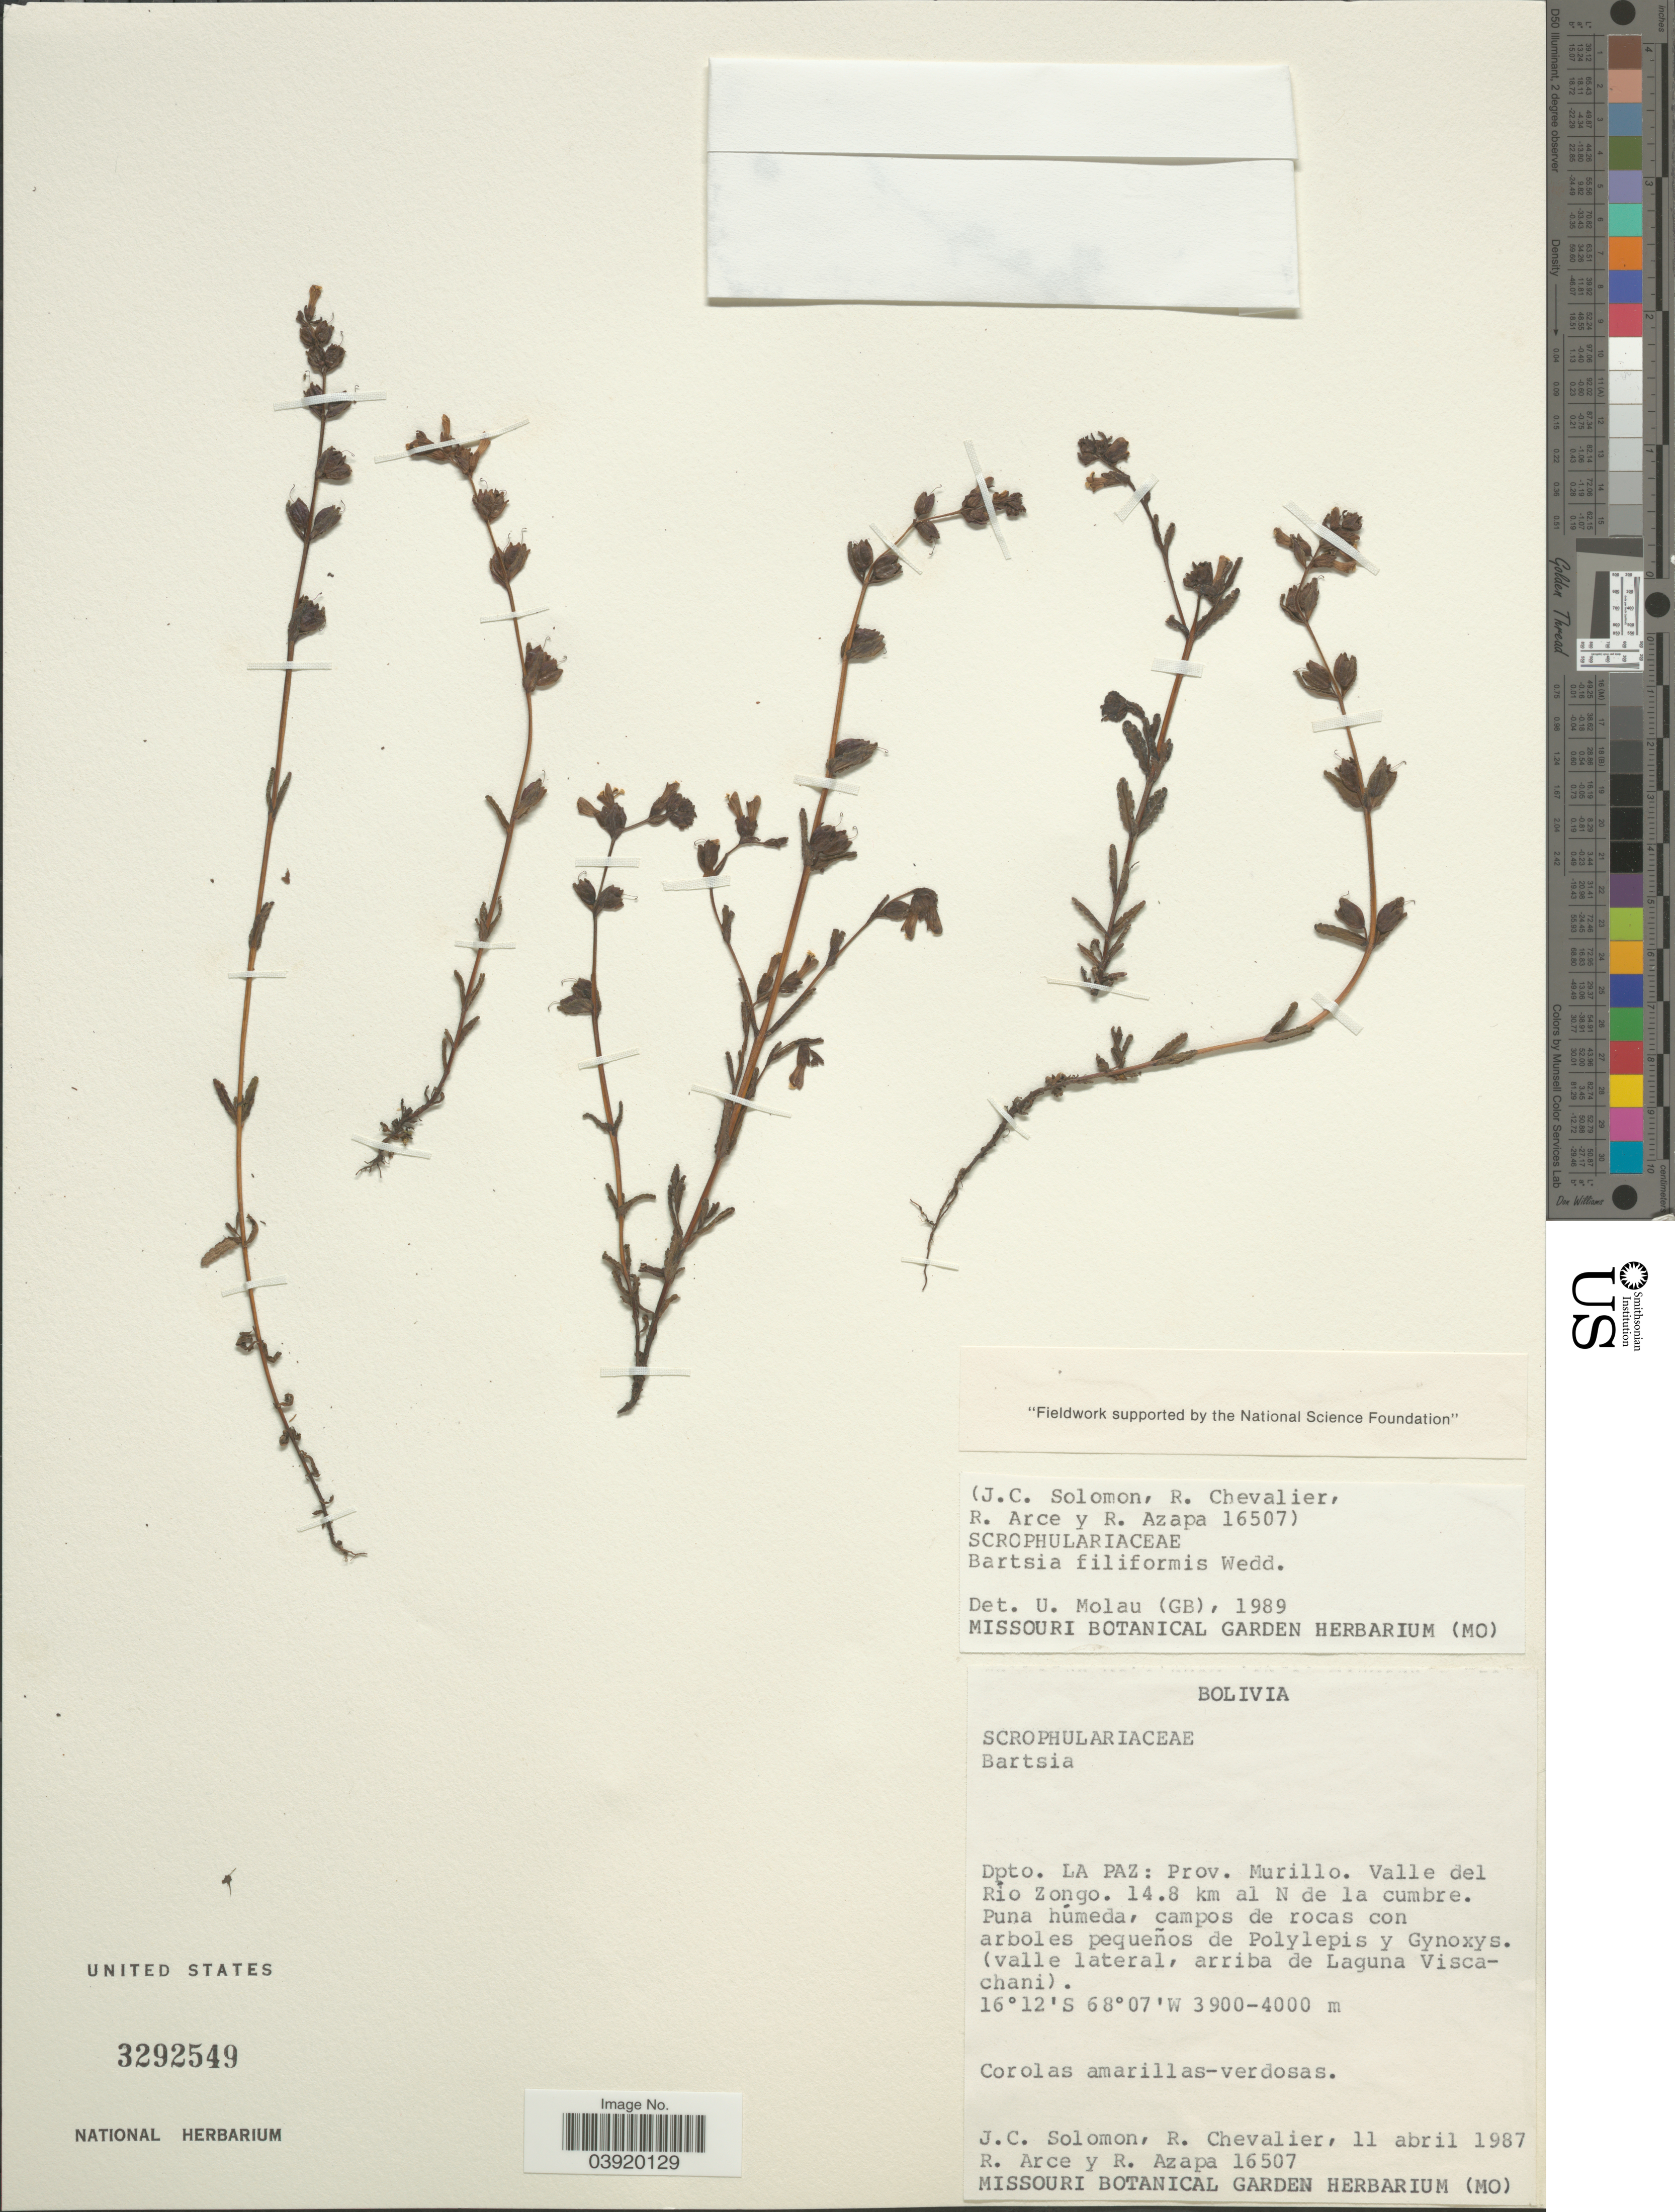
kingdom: Plantae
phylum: Tracheophyta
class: Magnoliopsida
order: Lamiales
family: Orobanchaceae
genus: Bartsia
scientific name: Bartsia filiformis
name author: Wedd.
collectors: J. C. Solomon, R. C. Chevalier, R. Arce & R. Azapa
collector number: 16507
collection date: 1987-04-11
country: Bolivia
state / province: La Paz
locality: Dpto. La Paz: Prov. Murillo. Valle del Río Zongo. 14.8 km al N de la cumbre. (Valle lateral, arriba de Laguna Viscachani).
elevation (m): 3900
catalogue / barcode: US 3292549